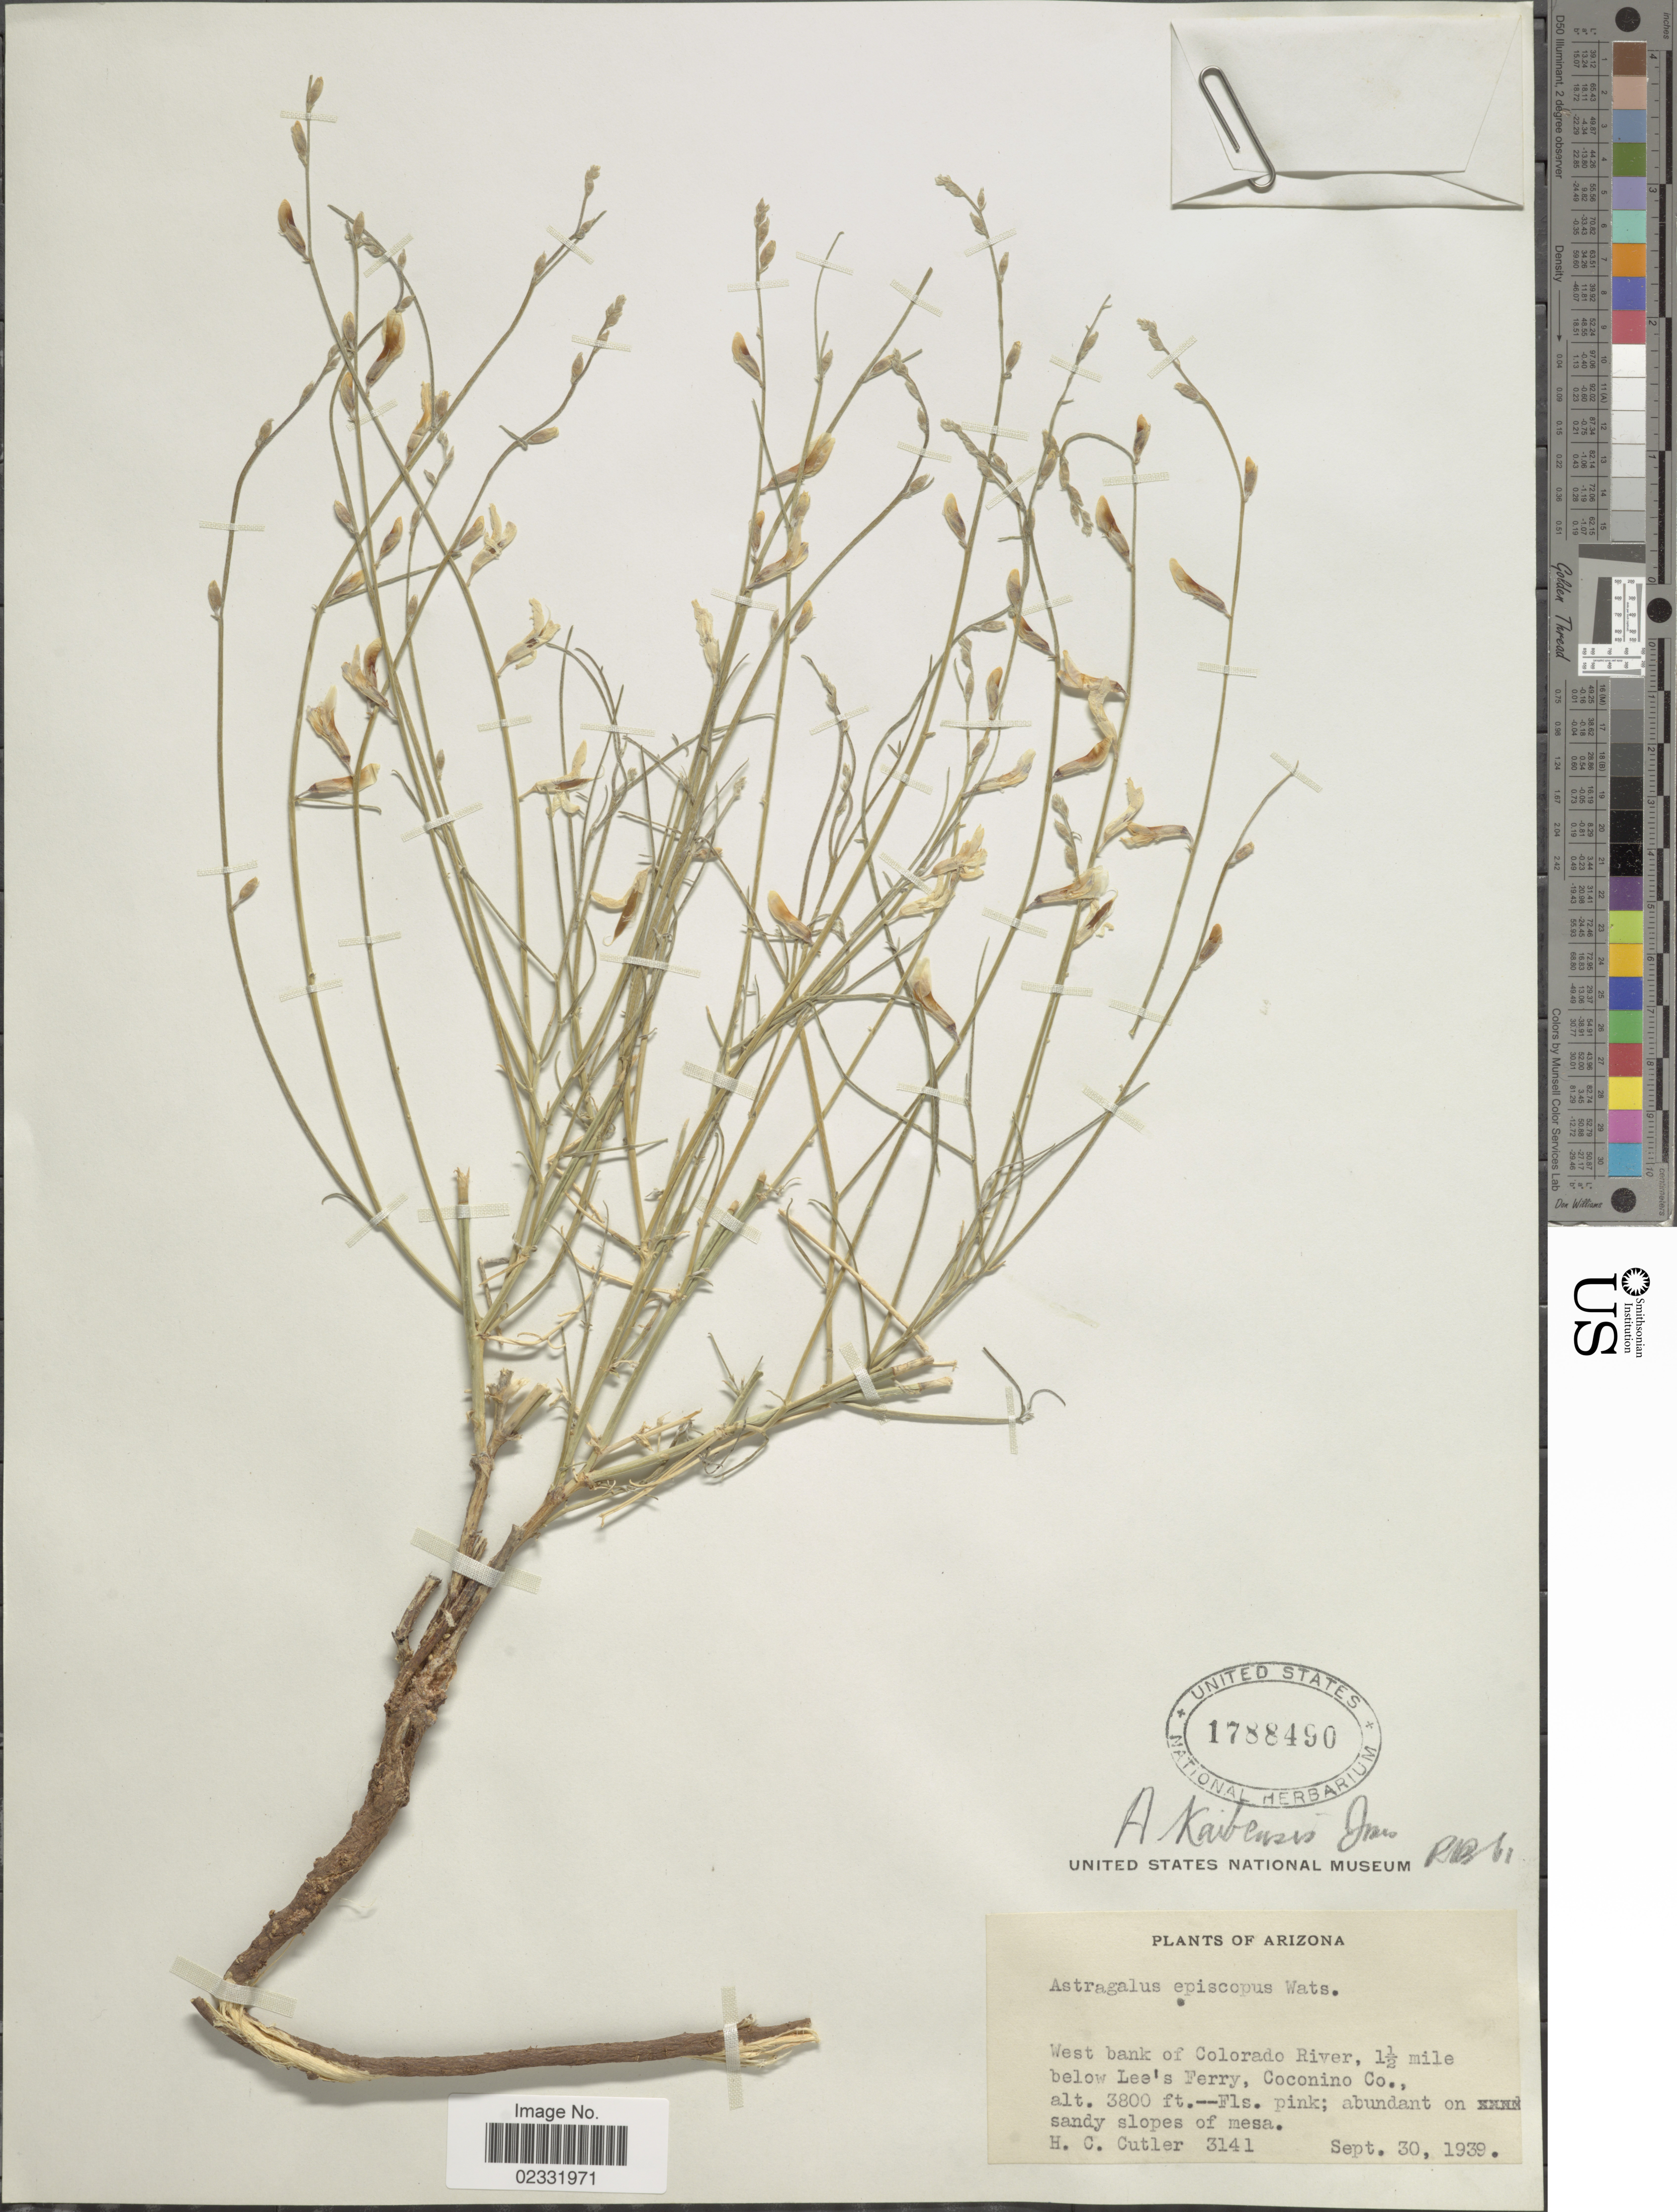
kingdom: Plantae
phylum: Tracheophyta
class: Magnoliopsida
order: Fabales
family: Fabaceae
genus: Astragalus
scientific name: Astragalus kaibensis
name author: M.E. Jones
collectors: H. C. Cutler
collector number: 3141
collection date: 1939-09-30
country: United States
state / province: Arizona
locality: West bank of Colorado River, 1½ mile below Lee's Fery, Coconino Co.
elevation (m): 1158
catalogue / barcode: US 1788490